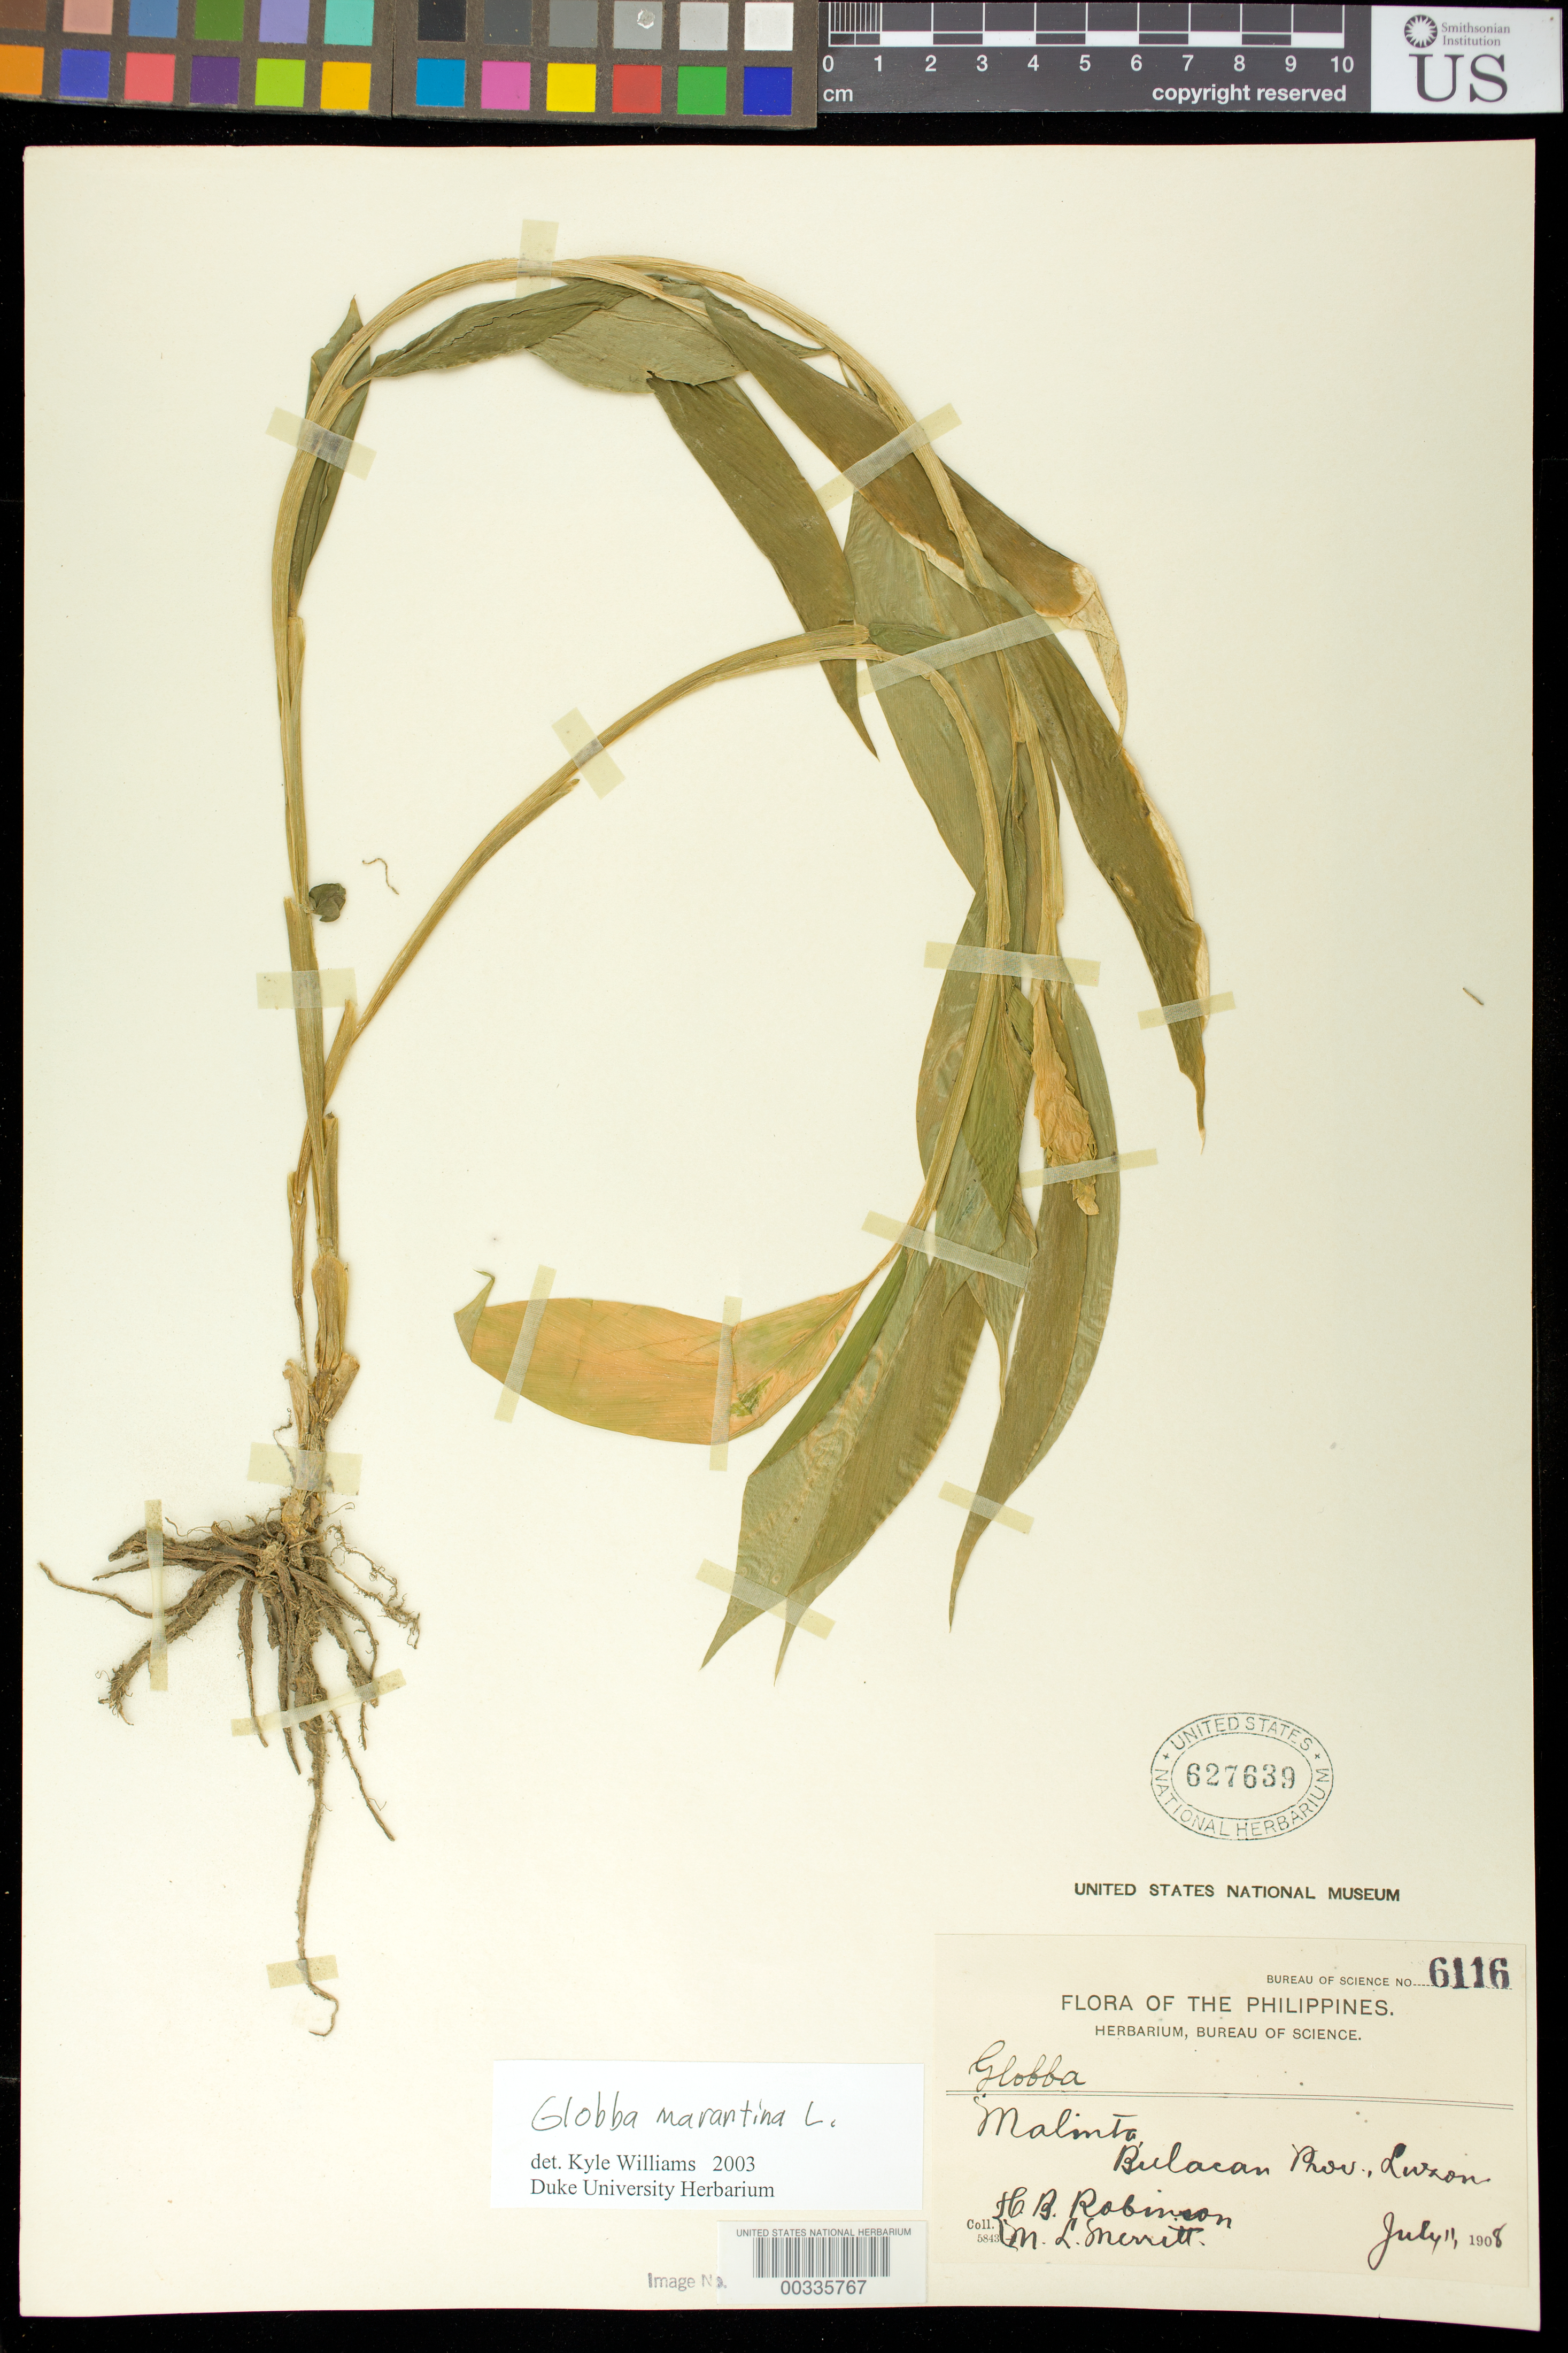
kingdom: Plantae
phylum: Tracheophyta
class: Liliopsida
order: Zingiberales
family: Zingiberaceae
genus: Globba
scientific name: Globba marantina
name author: L.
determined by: Williams, K. J.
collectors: C. Robinson & M. L. Merritt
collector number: Bur. Sci. 6116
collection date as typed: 11 Jul 1908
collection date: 1908-07-11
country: Philippines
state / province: Central Luzon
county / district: Bulacan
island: Luzon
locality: Malinta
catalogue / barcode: US 627639